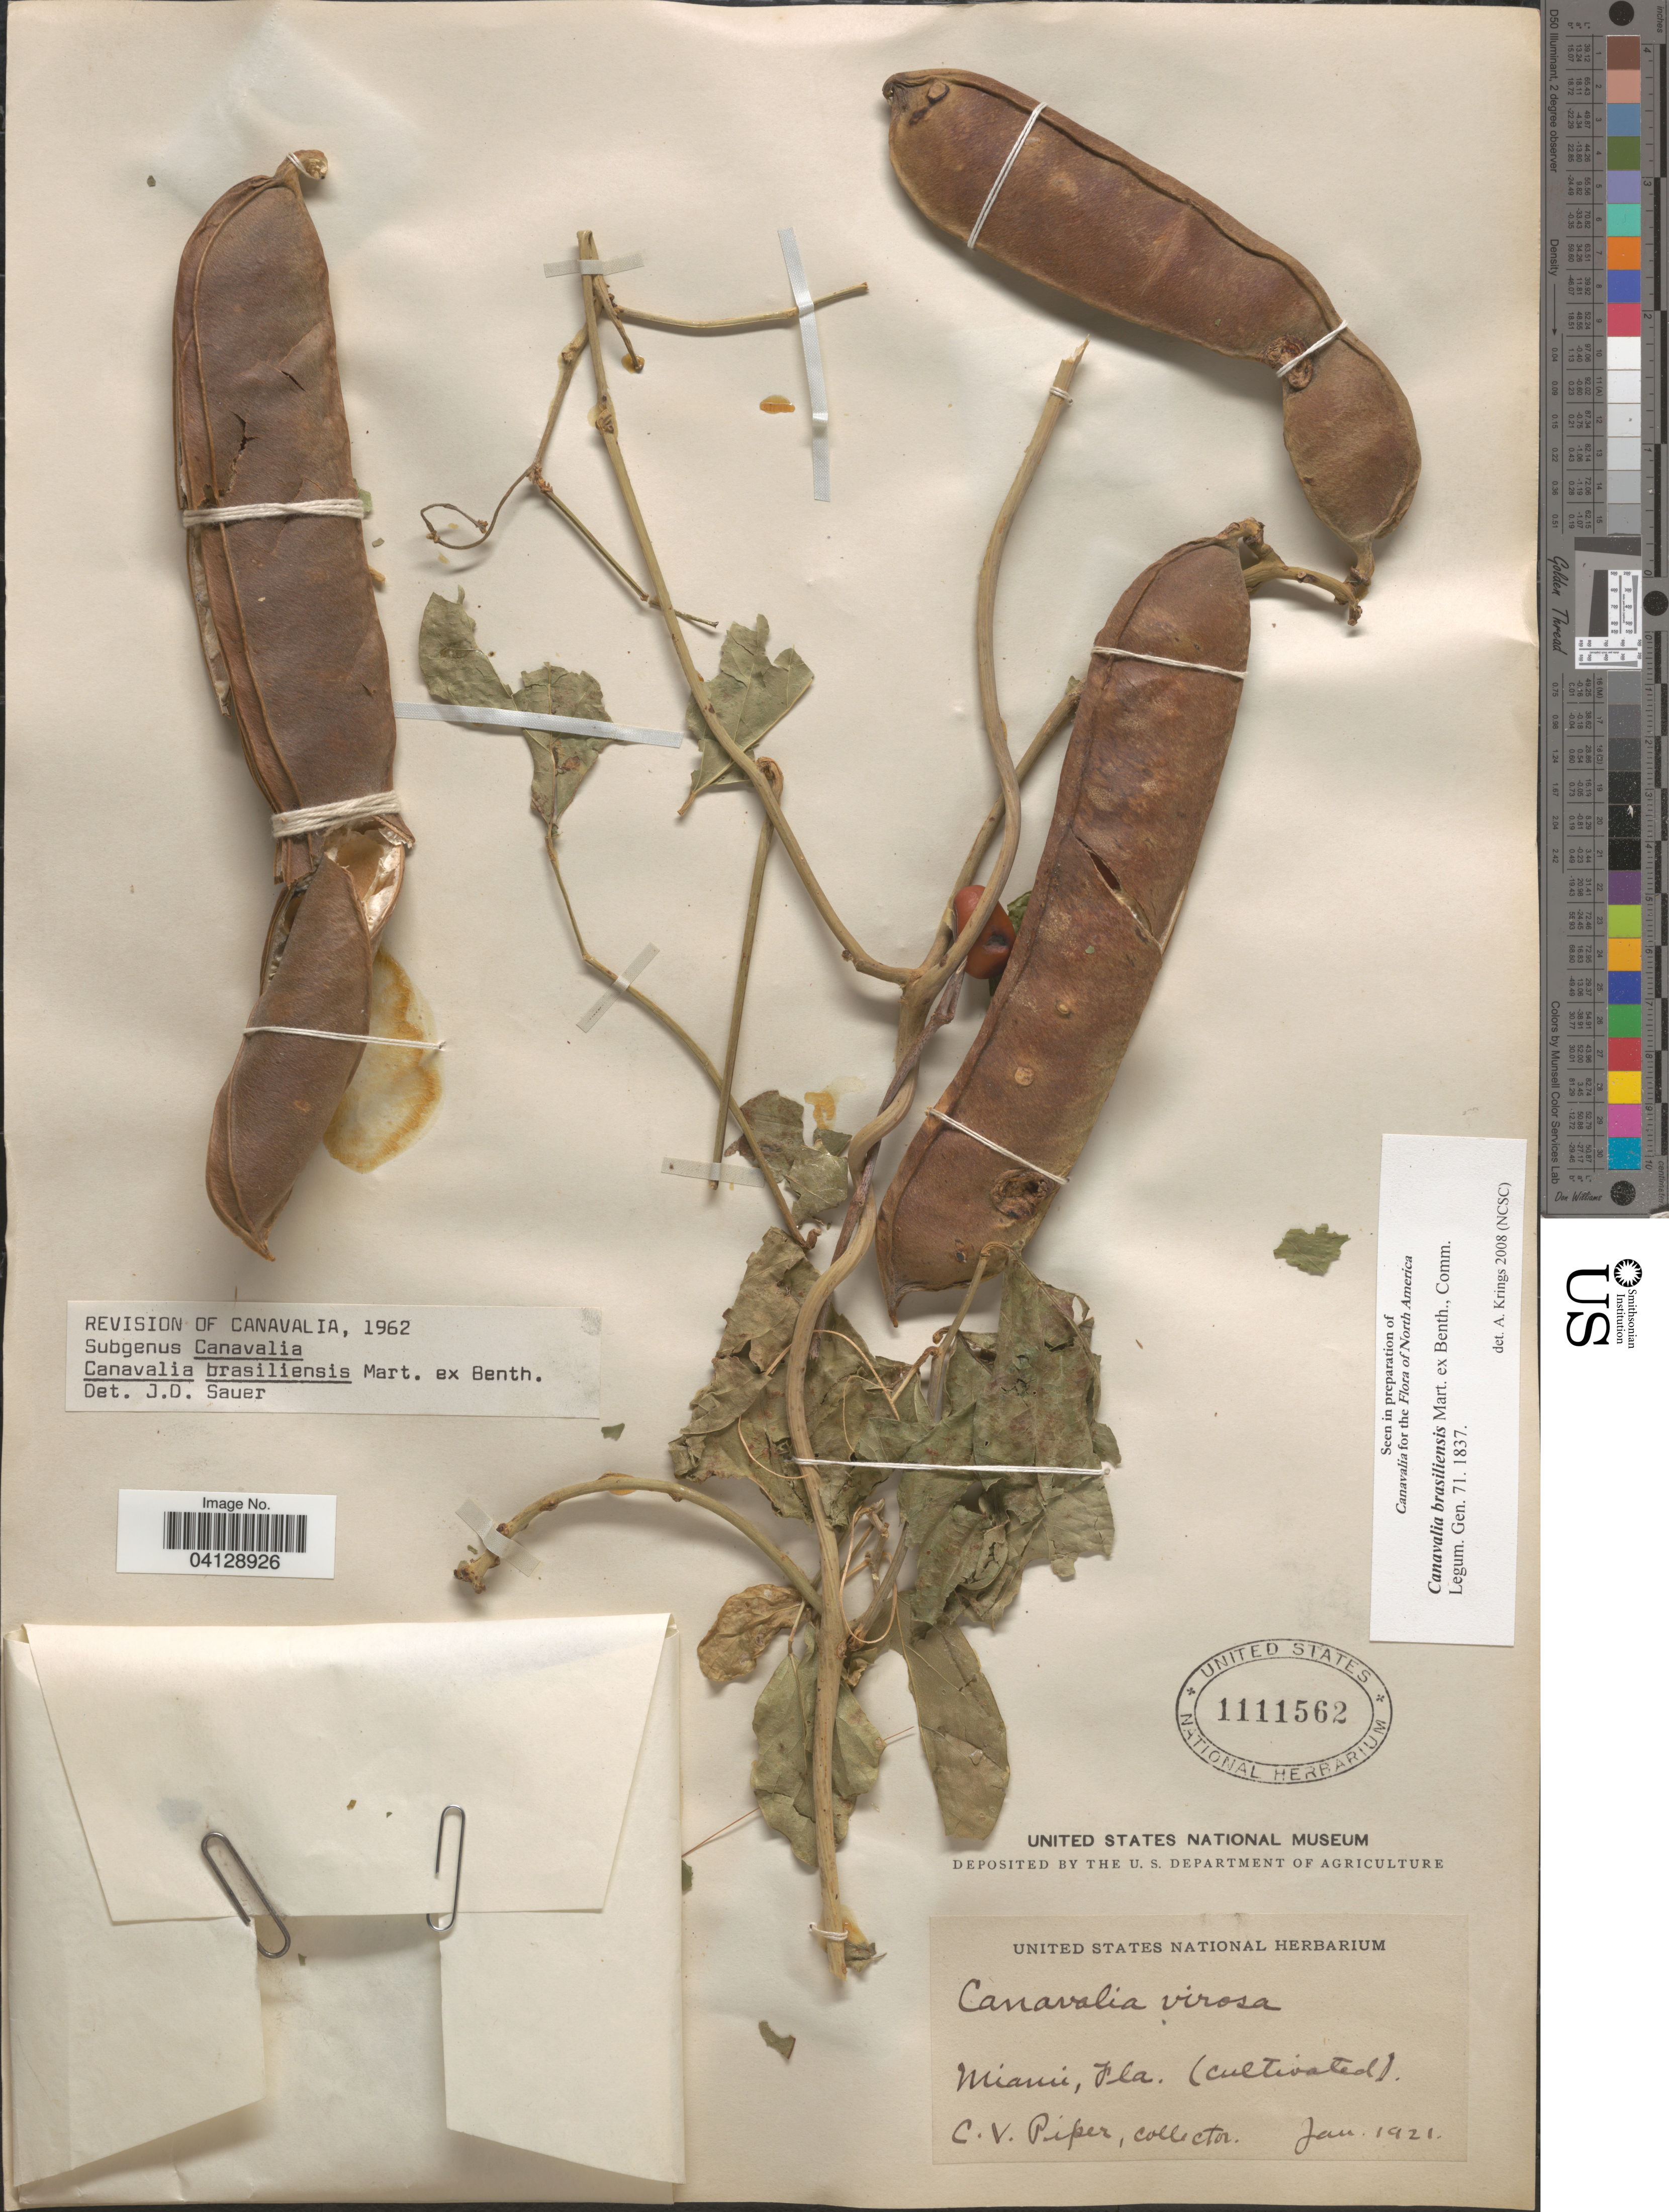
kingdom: Plantae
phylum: Tracheophyta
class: Magnoliopsida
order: Fabales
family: Fabaceae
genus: Canavalia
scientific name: Canavalia brasiliensis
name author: Mart. ex Benth.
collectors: C. V. Piper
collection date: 1921-01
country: United States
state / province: Florida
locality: Miami.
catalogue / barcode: US 1111562